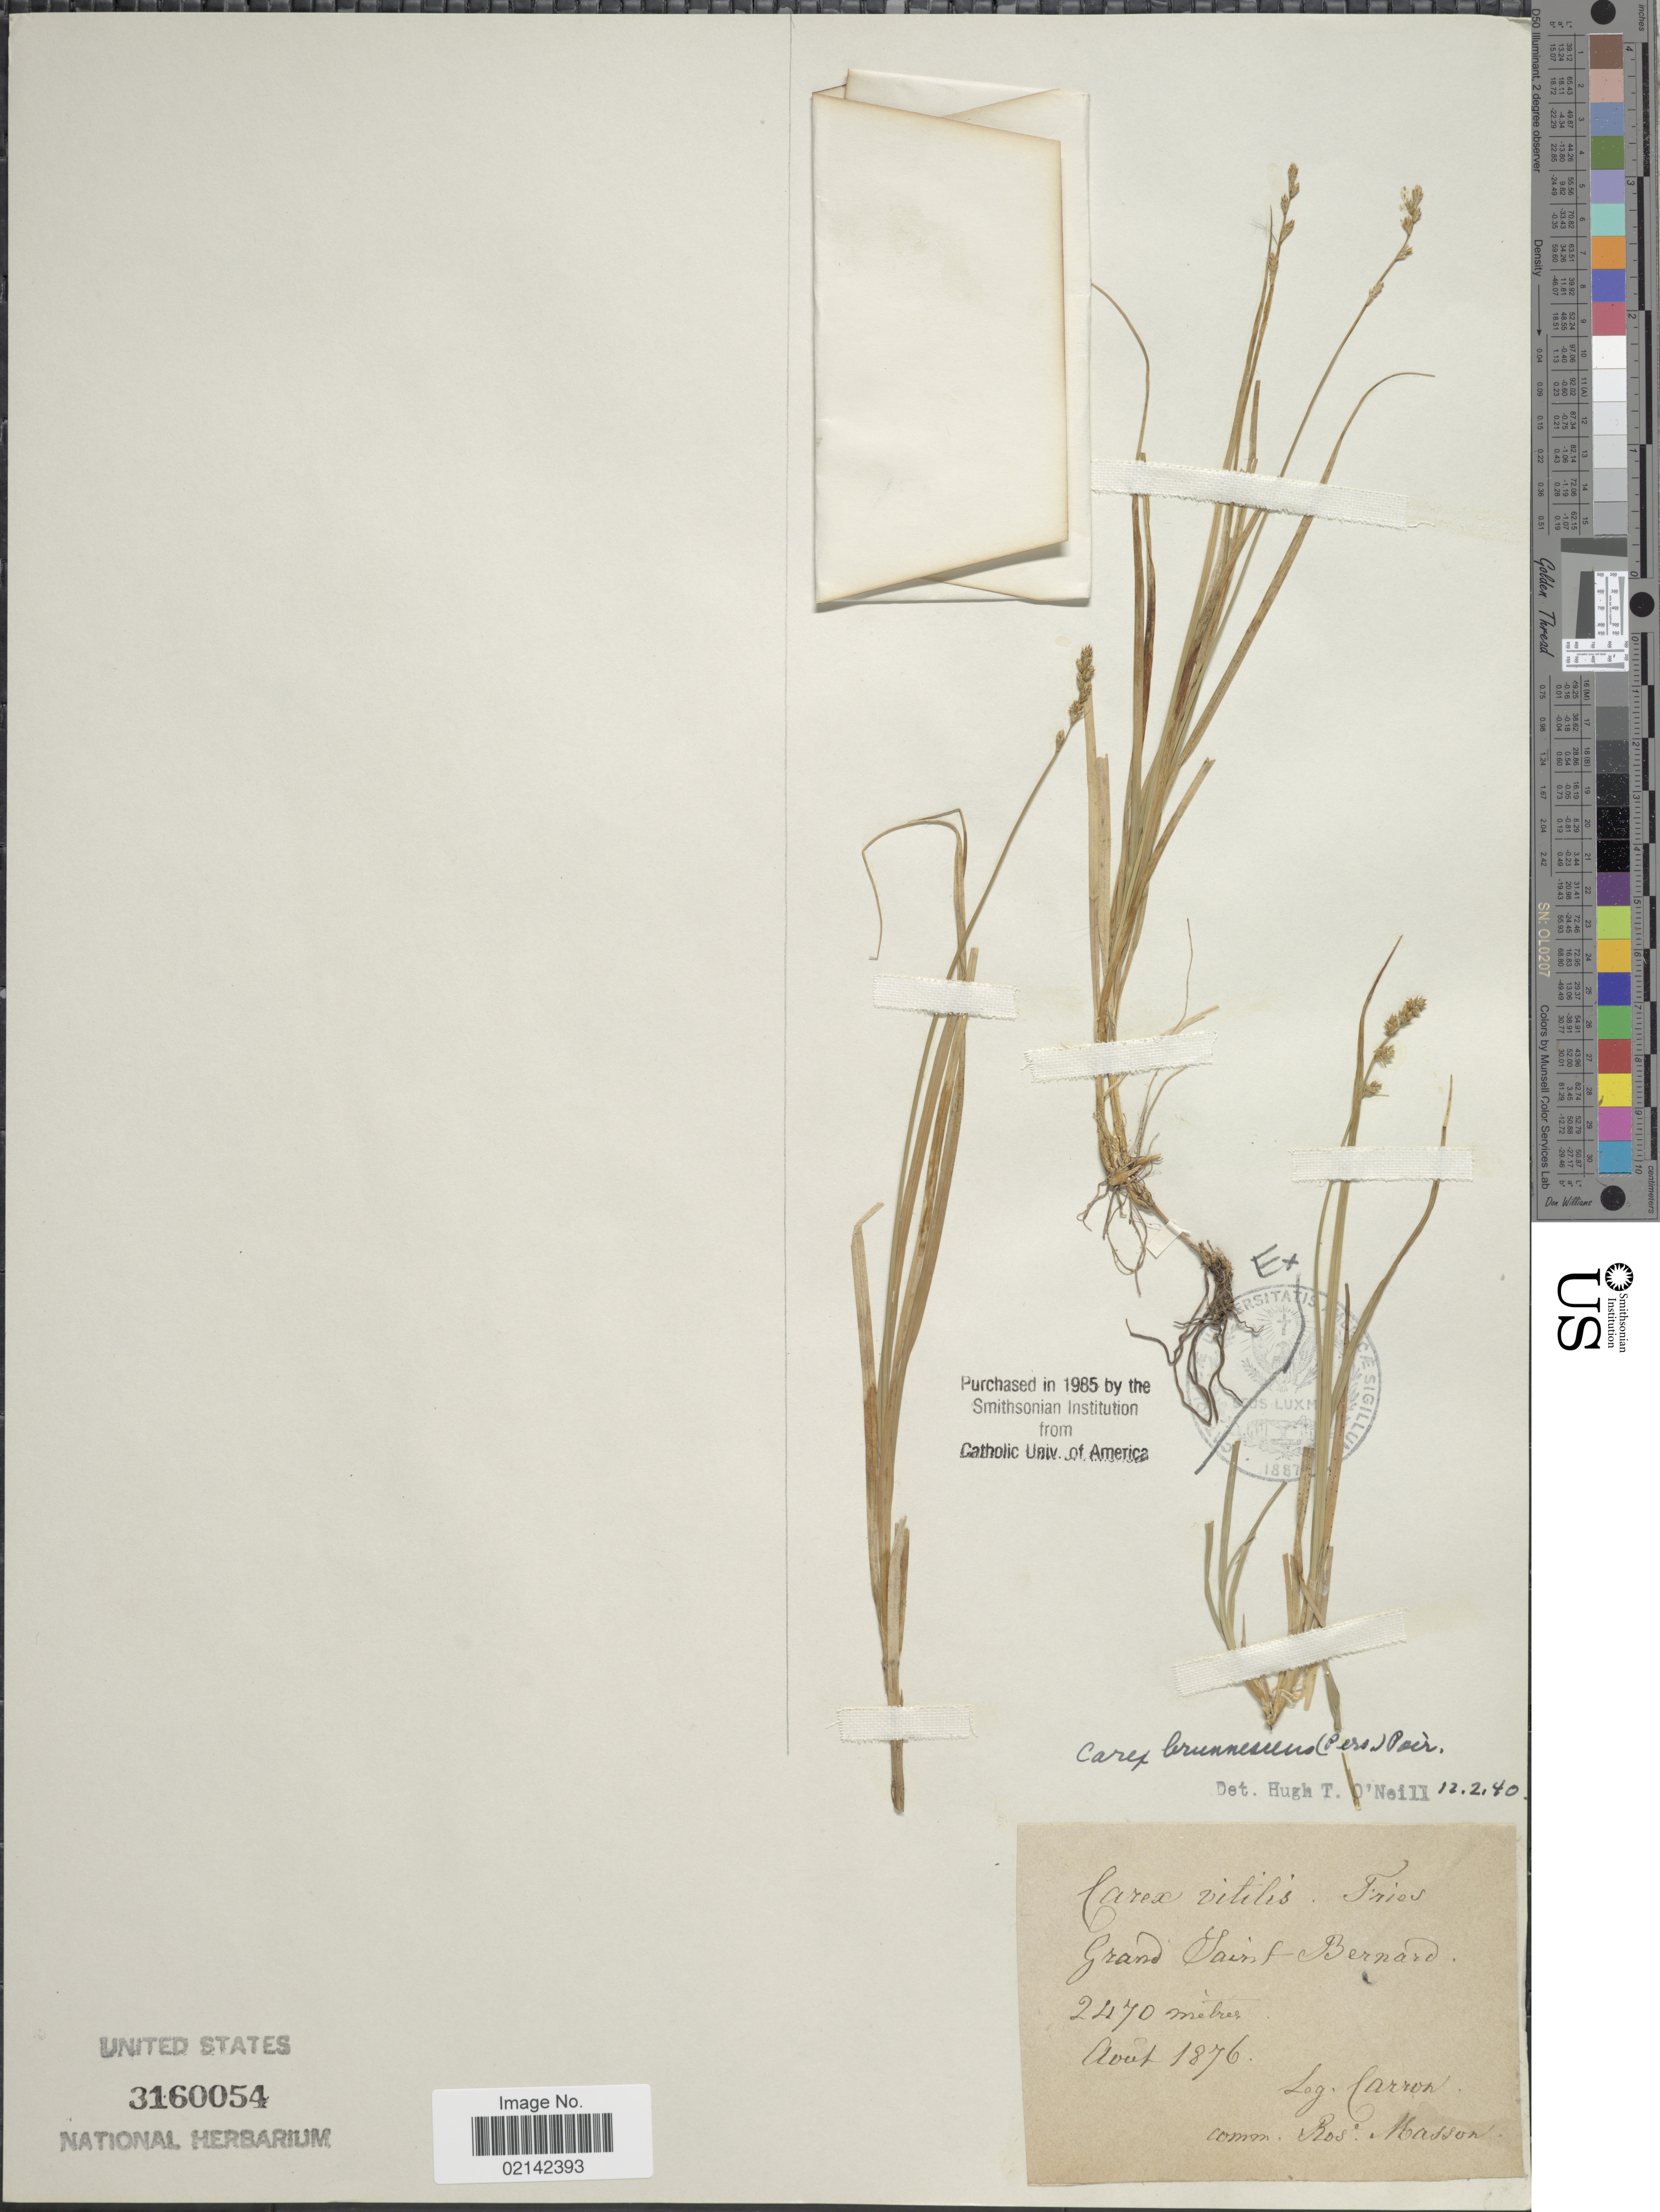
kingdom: Plantae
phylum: Tracheophyta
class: Liliopsida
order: Poales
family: Cyperaceae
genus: Carex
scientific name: Carex brunnescens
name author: (Pers.) Poir.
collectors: Carron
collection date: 1876-08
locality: Grand Saint Bernard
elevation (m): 2470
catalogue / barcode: US 3160054